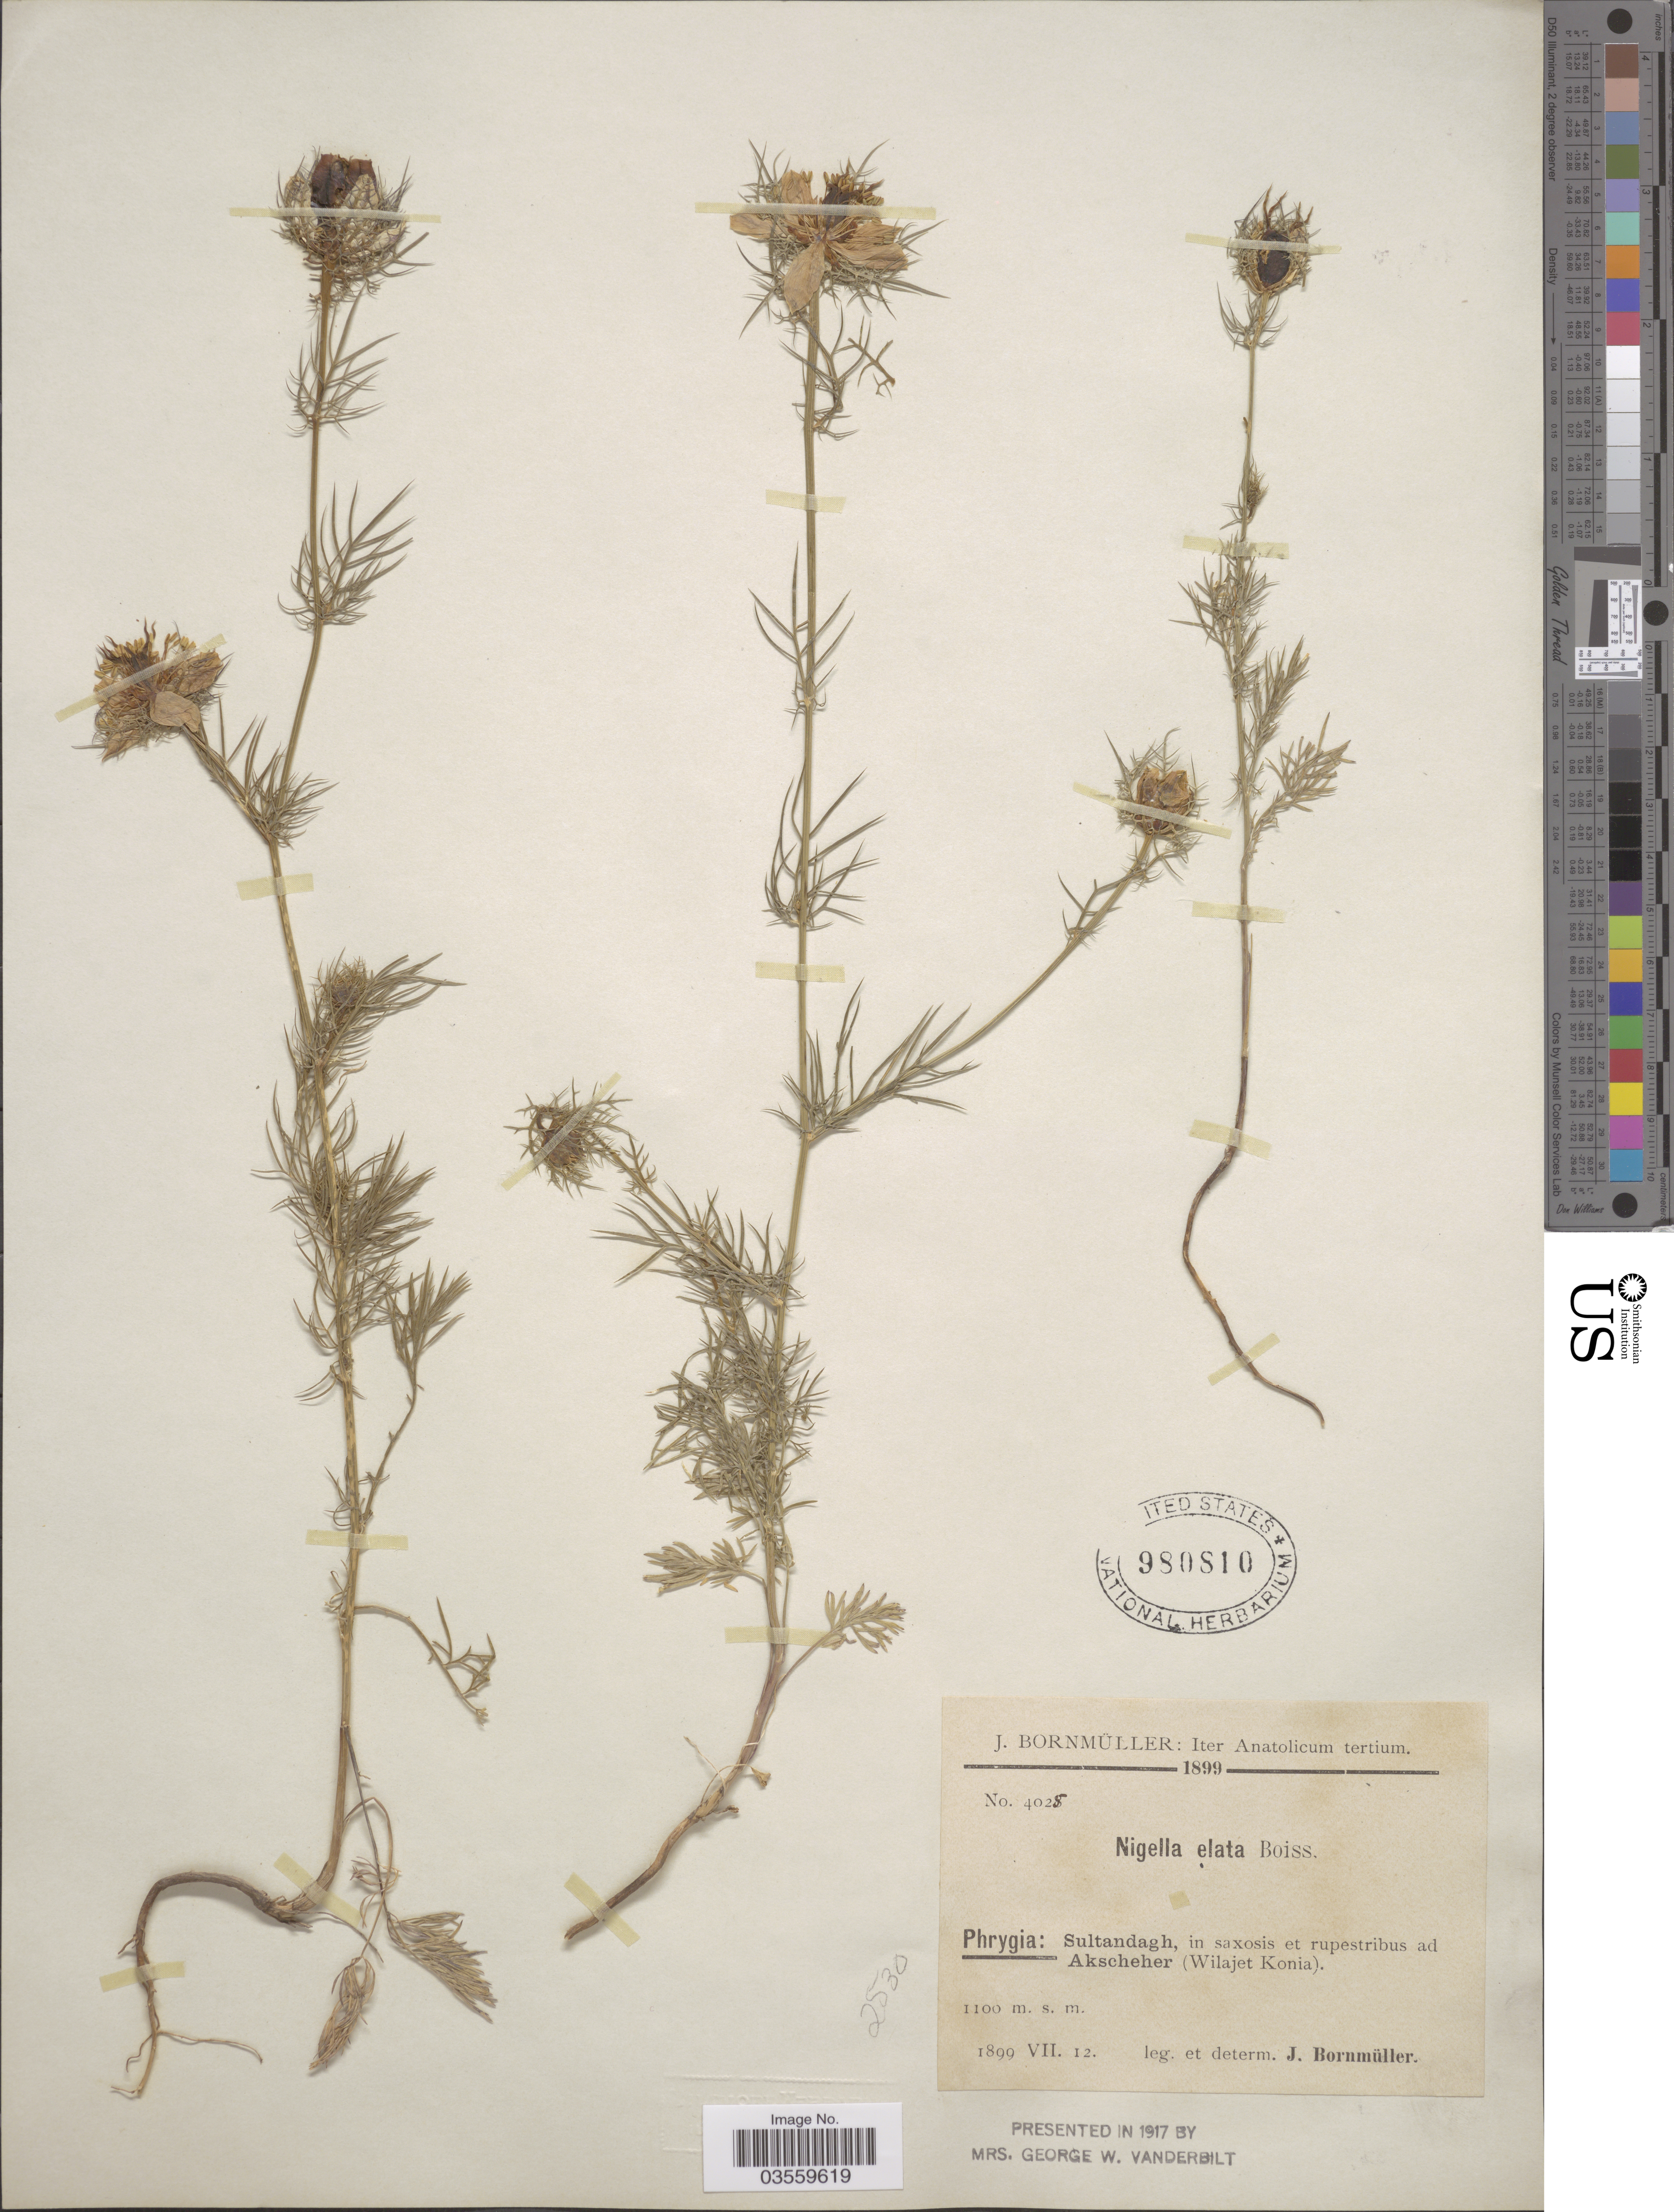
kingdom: Plantae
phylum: Tracheophyta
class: Magnoliopsida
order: Ranunculales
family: Ranunculaceae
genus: Nigella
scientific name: Nigella elata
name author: Boiss.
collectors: J. Bornmüller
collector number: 4025*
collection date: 1899-07-12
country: Turkey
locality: Phrygia: Sultandagh, in saxosis et rupestribus ad Akscheher (Wilajet Konia).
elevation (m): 1100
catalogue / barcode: US 980810